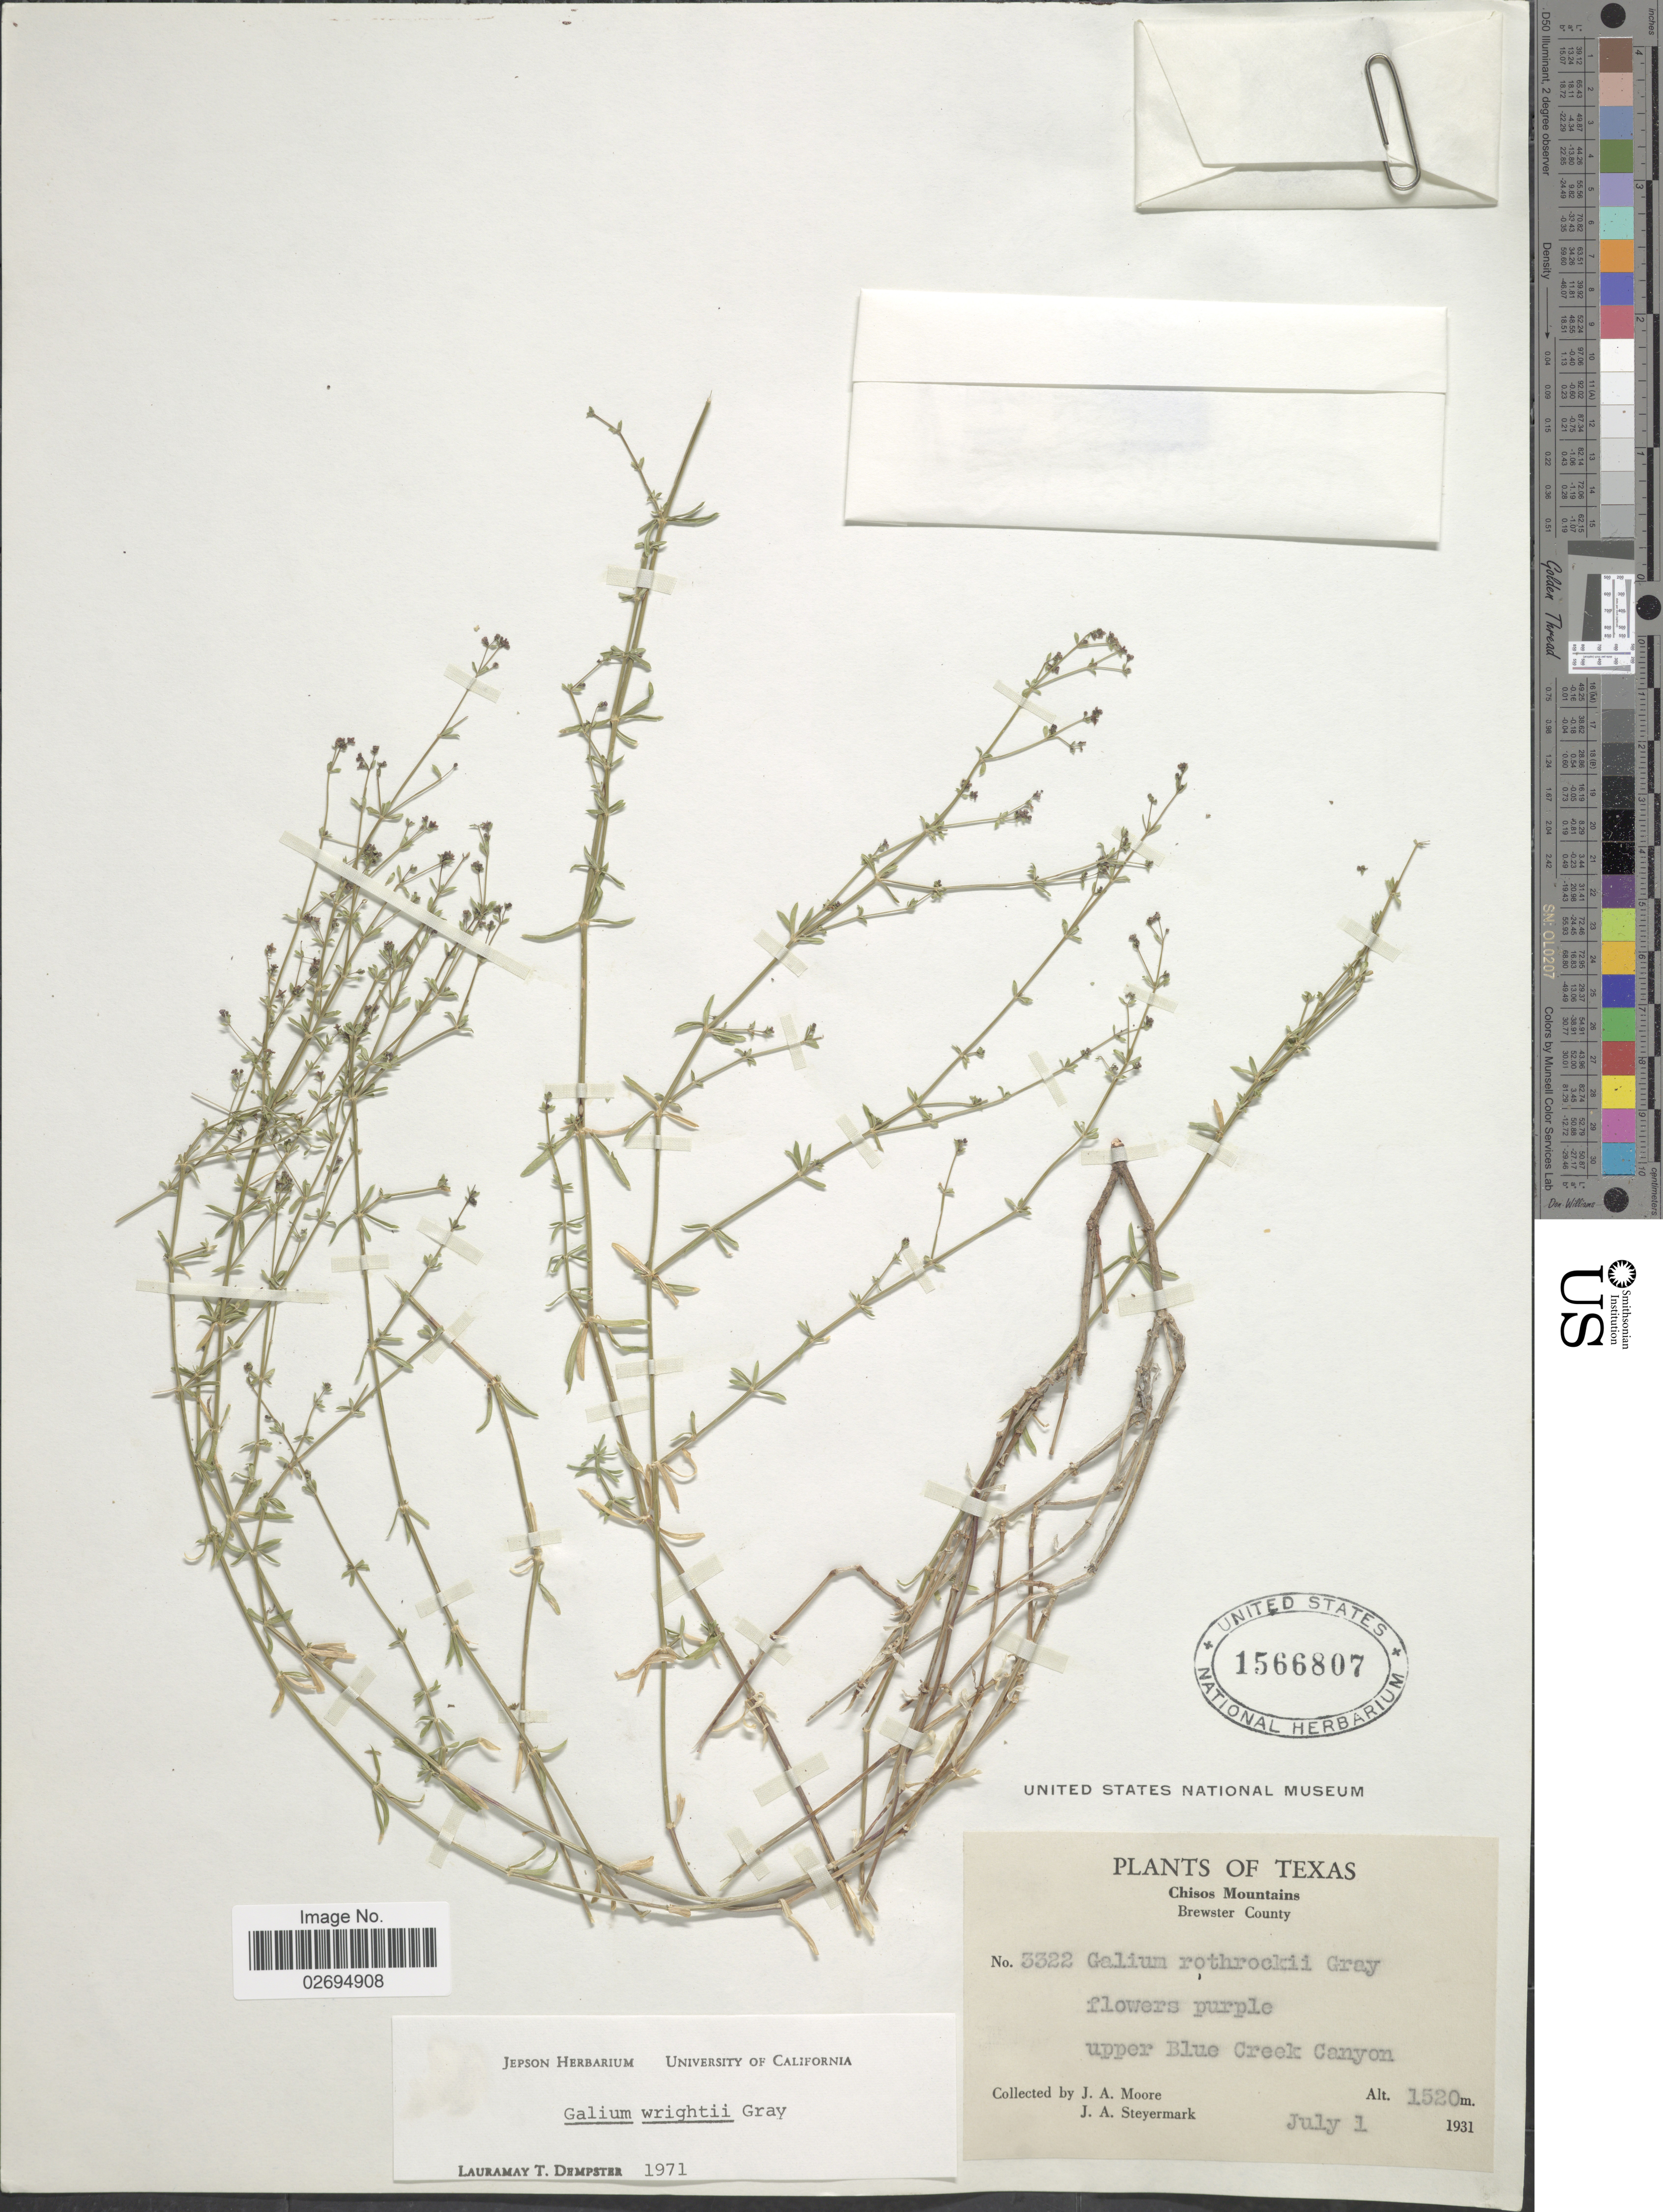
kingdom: Plantae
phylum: Tracheophyta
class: Magnoliopsida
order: Gentianales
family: Rubiaceae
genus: Galium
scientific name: Galium wrightii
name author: A. Gray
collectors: J. A. Moore & J. Steyermark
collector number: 3322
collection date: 1931-07-01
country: United States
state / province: Texas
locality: Chisos Mountains, Brewster County, upper Blue Creek Canyon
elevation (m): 1520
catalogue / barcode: US 1566807